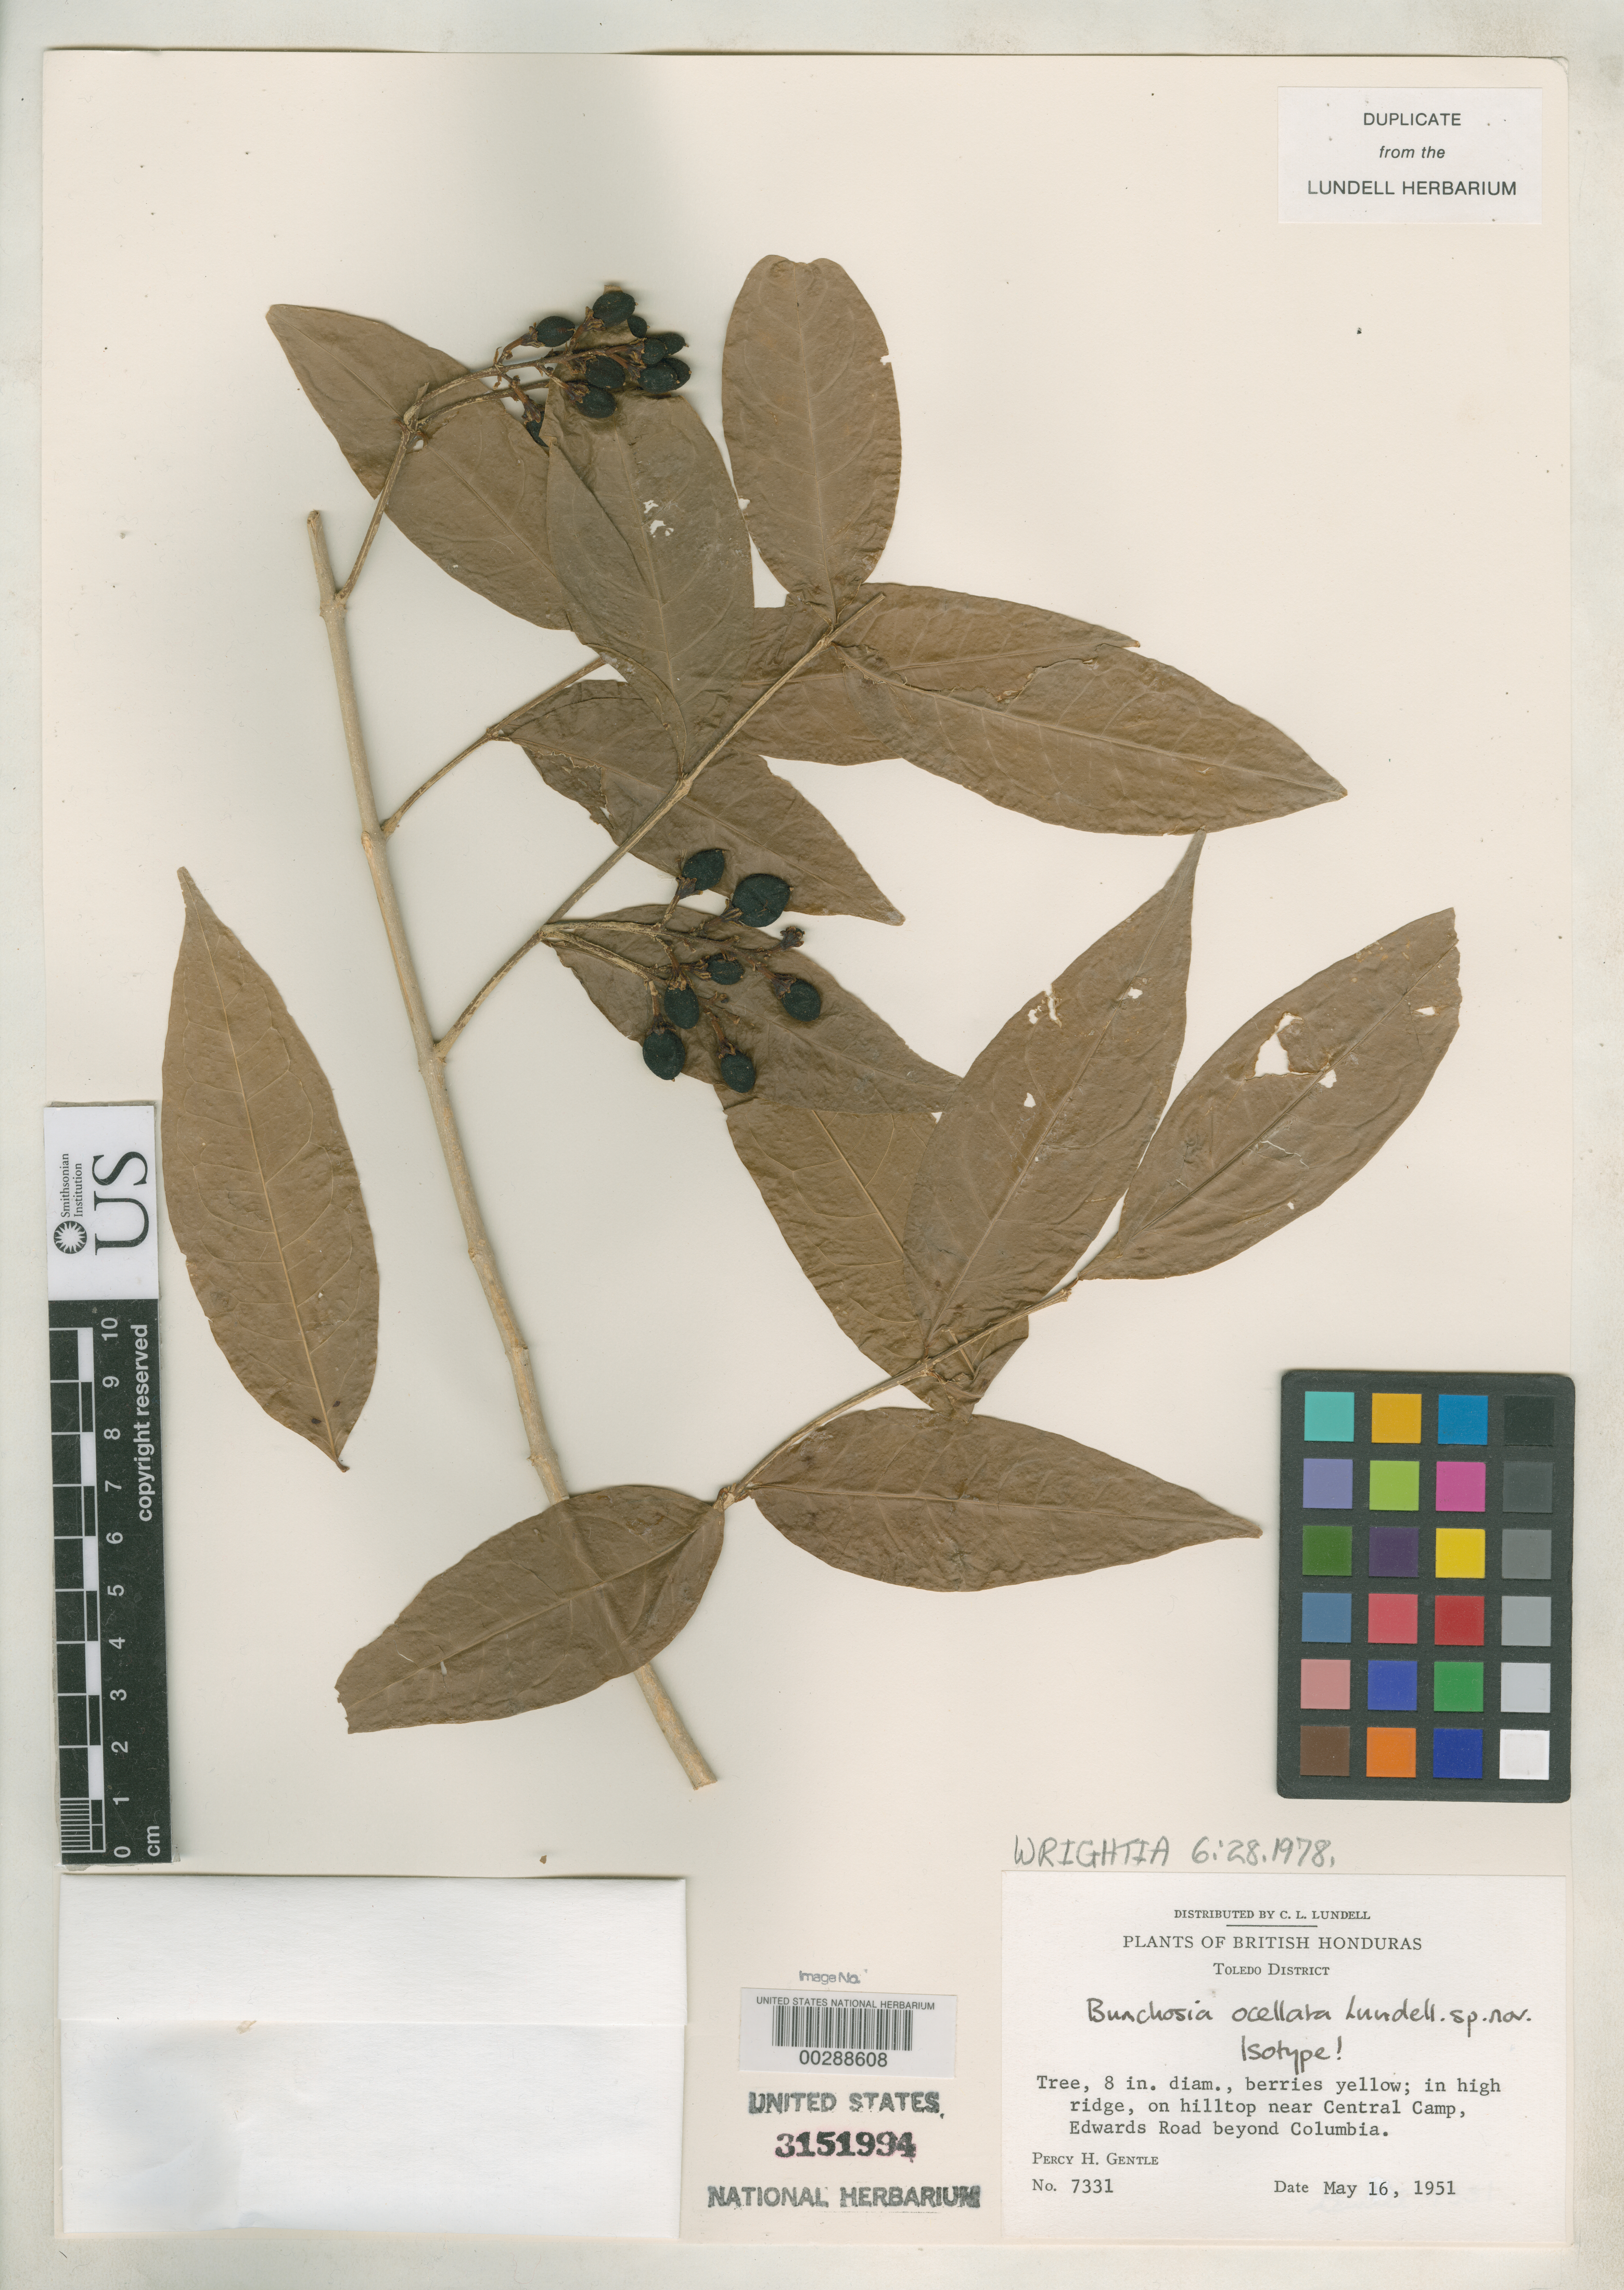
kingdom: Plantae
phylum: Tracheophyta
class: Magnoliopsida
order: Malpighiales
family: Malpighiaceae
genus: Bunchosia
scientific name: Bunchosia ocellata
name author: Lundell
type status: Isotype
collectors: P. H. Gentle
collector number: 7331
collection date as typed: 16 May 1951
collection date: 1951-05-16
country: Belize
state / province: Toledo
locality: Edwards Road beyond Columbia, hilltop near central camp.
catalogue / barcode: US 3151994